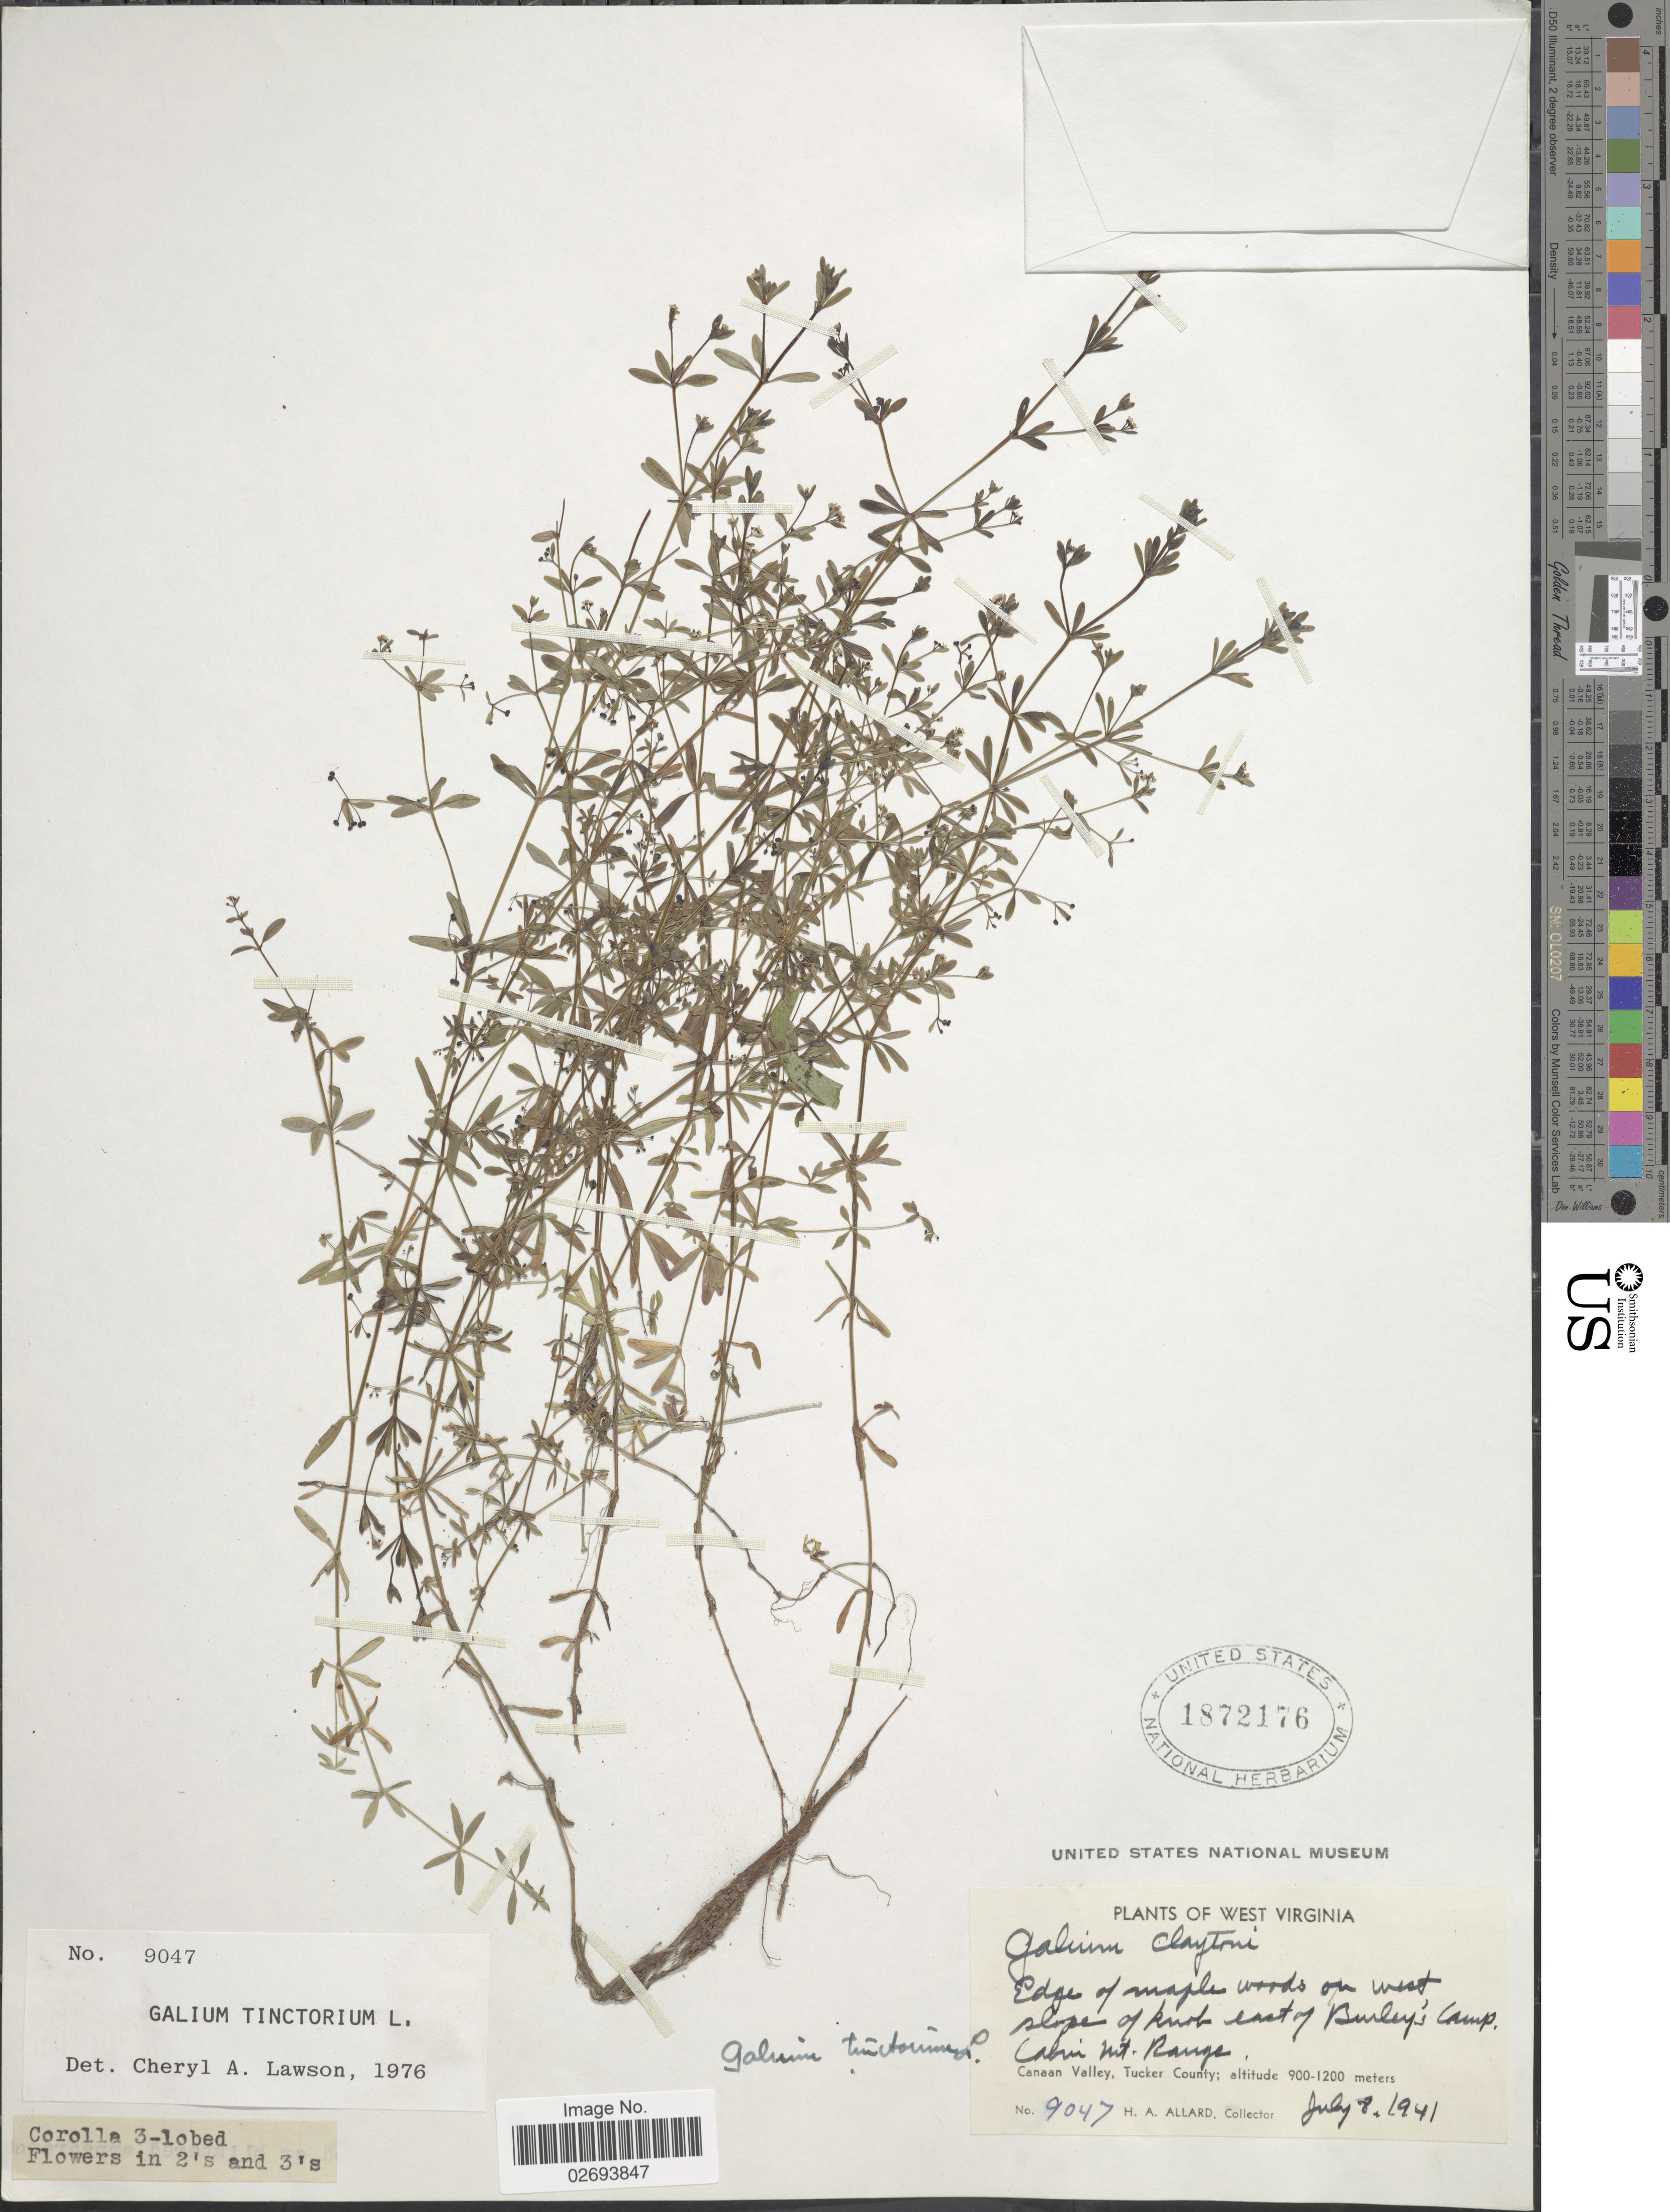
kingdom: Plantae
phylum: Tracheophyta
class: Magnoliopsida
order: Gentianales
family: Rubiaceae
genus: Galium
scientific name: Galium tinctorium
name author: (L.) Scop.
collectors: H. A. Allard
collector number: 9047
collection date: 1941-07-08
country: United States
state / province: West Virginia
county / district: Tucker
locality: Edge of maple woods on west slope of knob east of Burley's Camp, Cabin Mt. Range. Canaan Valley, Tucker County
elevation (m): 900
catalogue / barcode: US 1872176